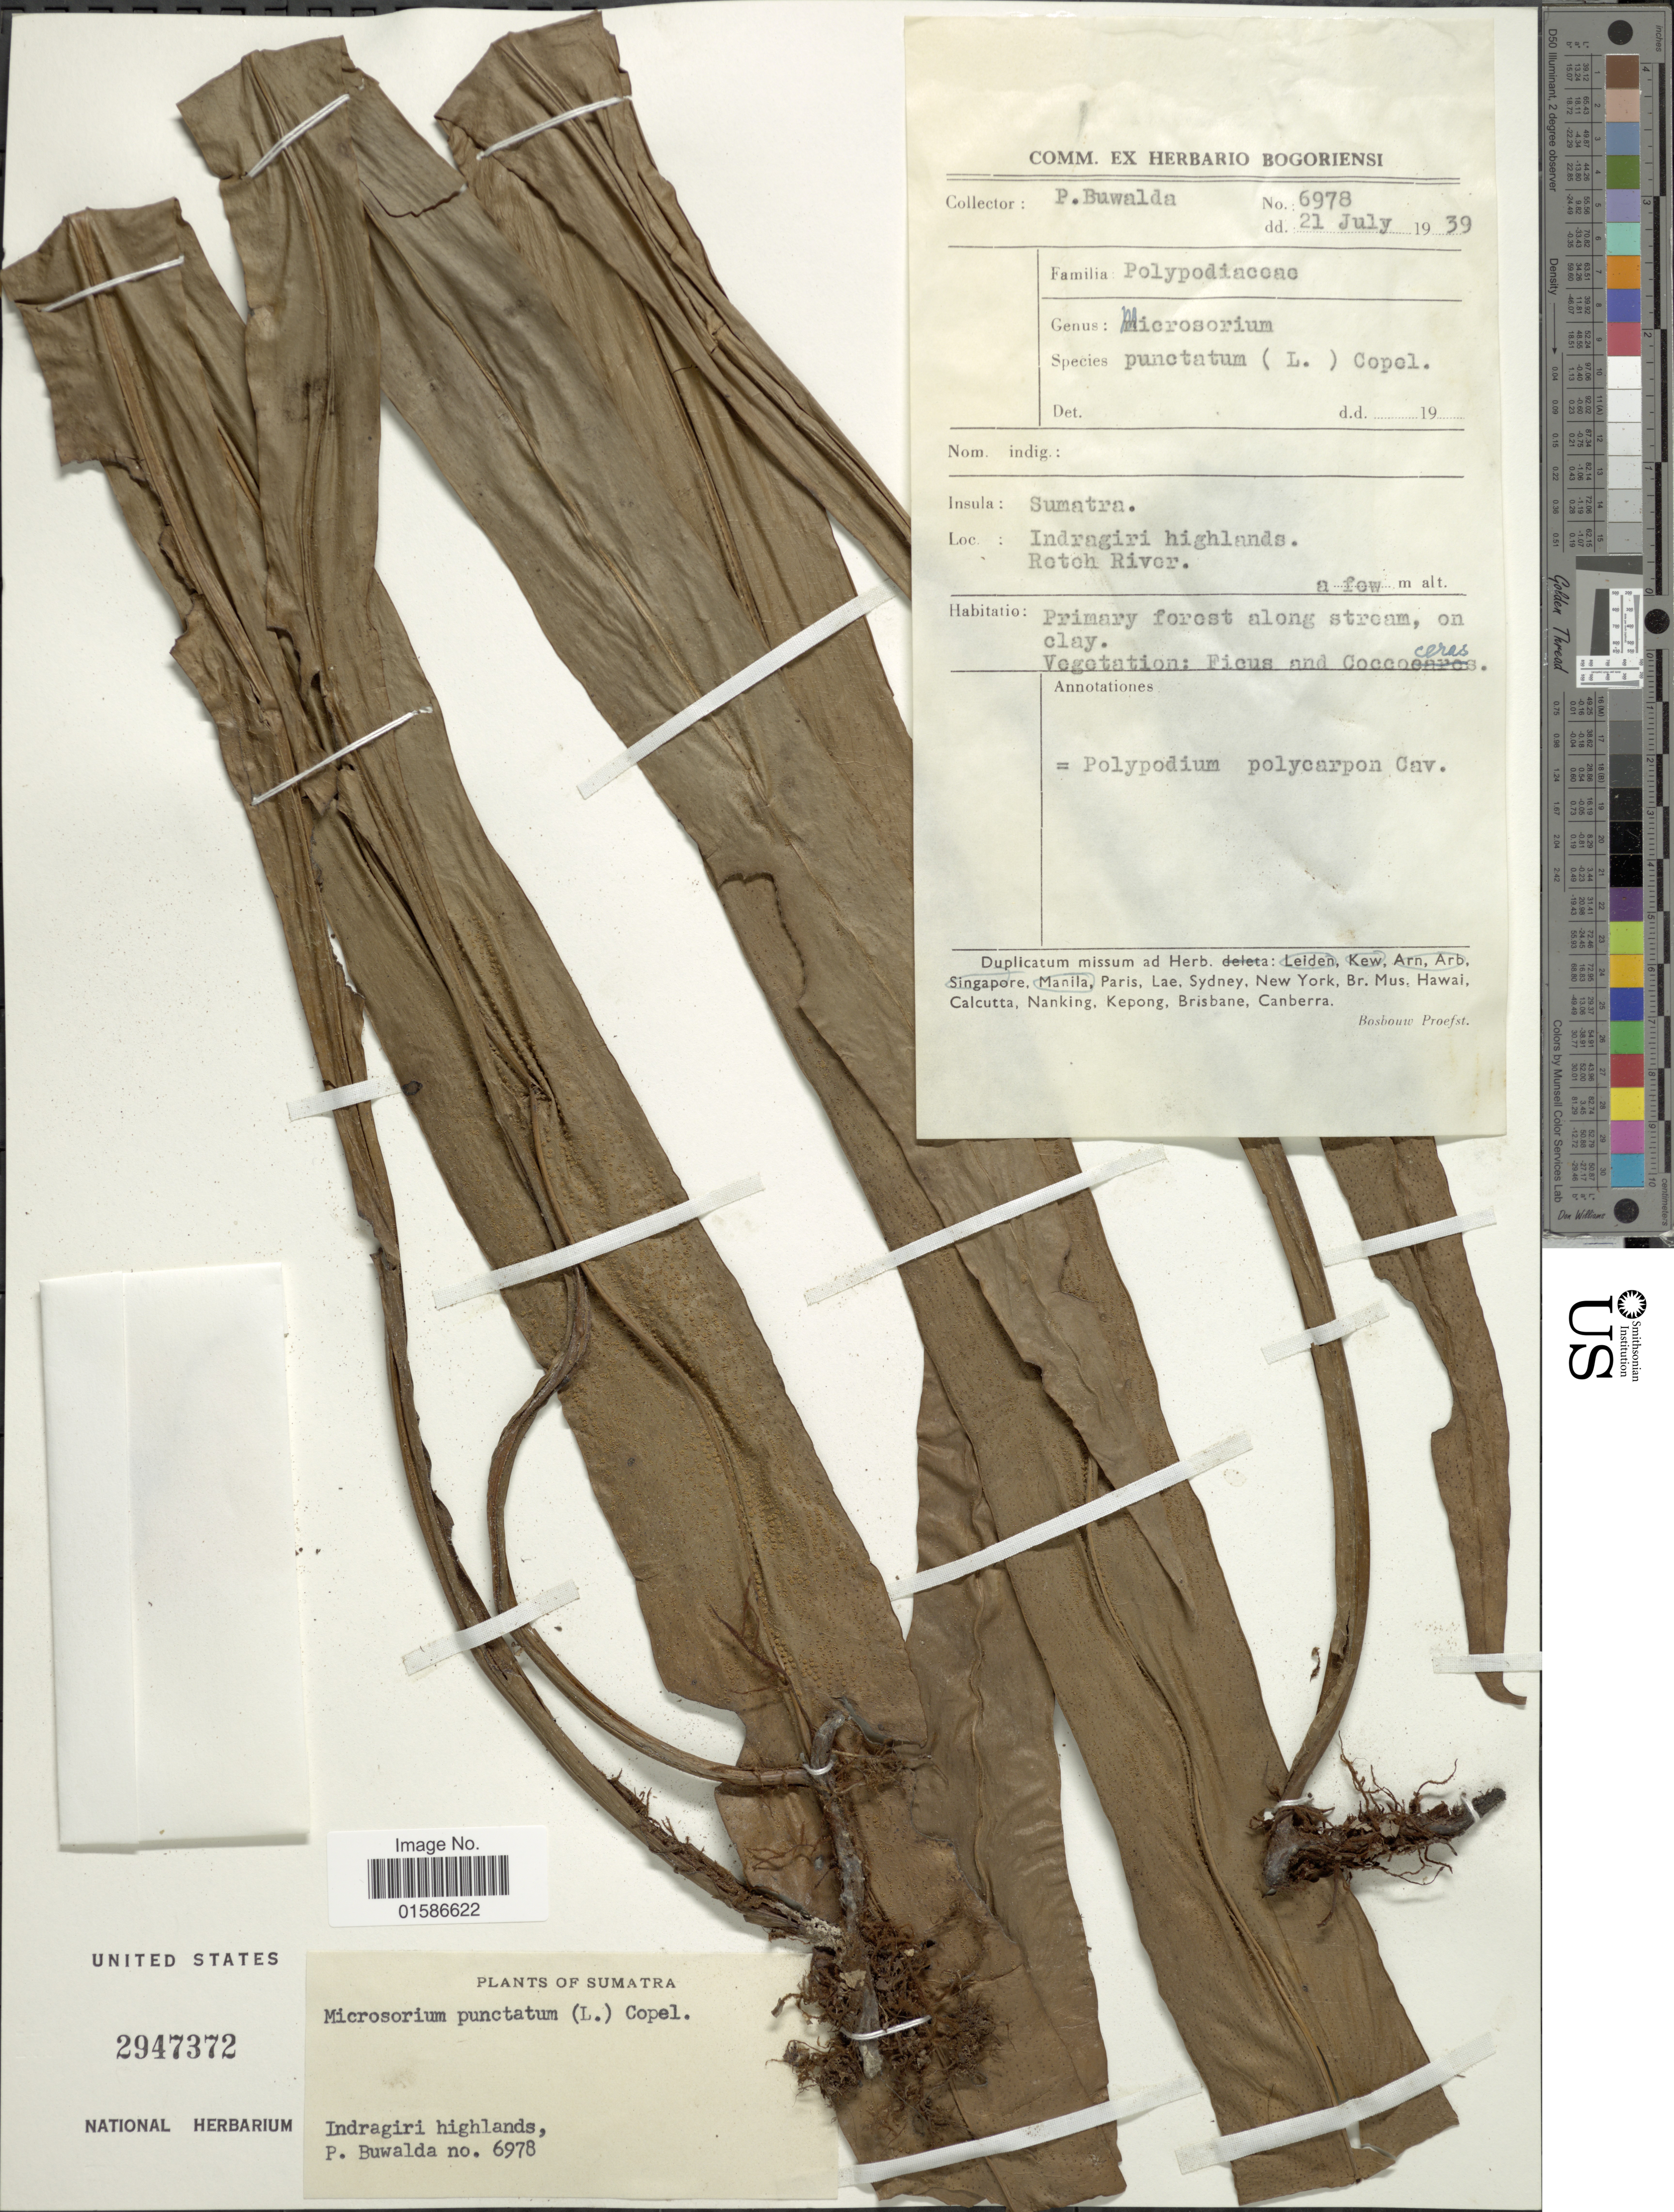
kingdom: Plantae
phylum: Tracheophyta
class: Polypodiopsida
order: Polypodiales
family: Polypodiaceae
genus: Microsorum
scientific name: Microsorum punctatum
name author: (L.) Copel.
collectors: P. Buwalda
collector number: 6978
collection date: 1939-07-21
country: Indonesia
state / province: Sumatra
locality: Indragiri Highlands. Roteh River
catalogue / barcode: US 2947372